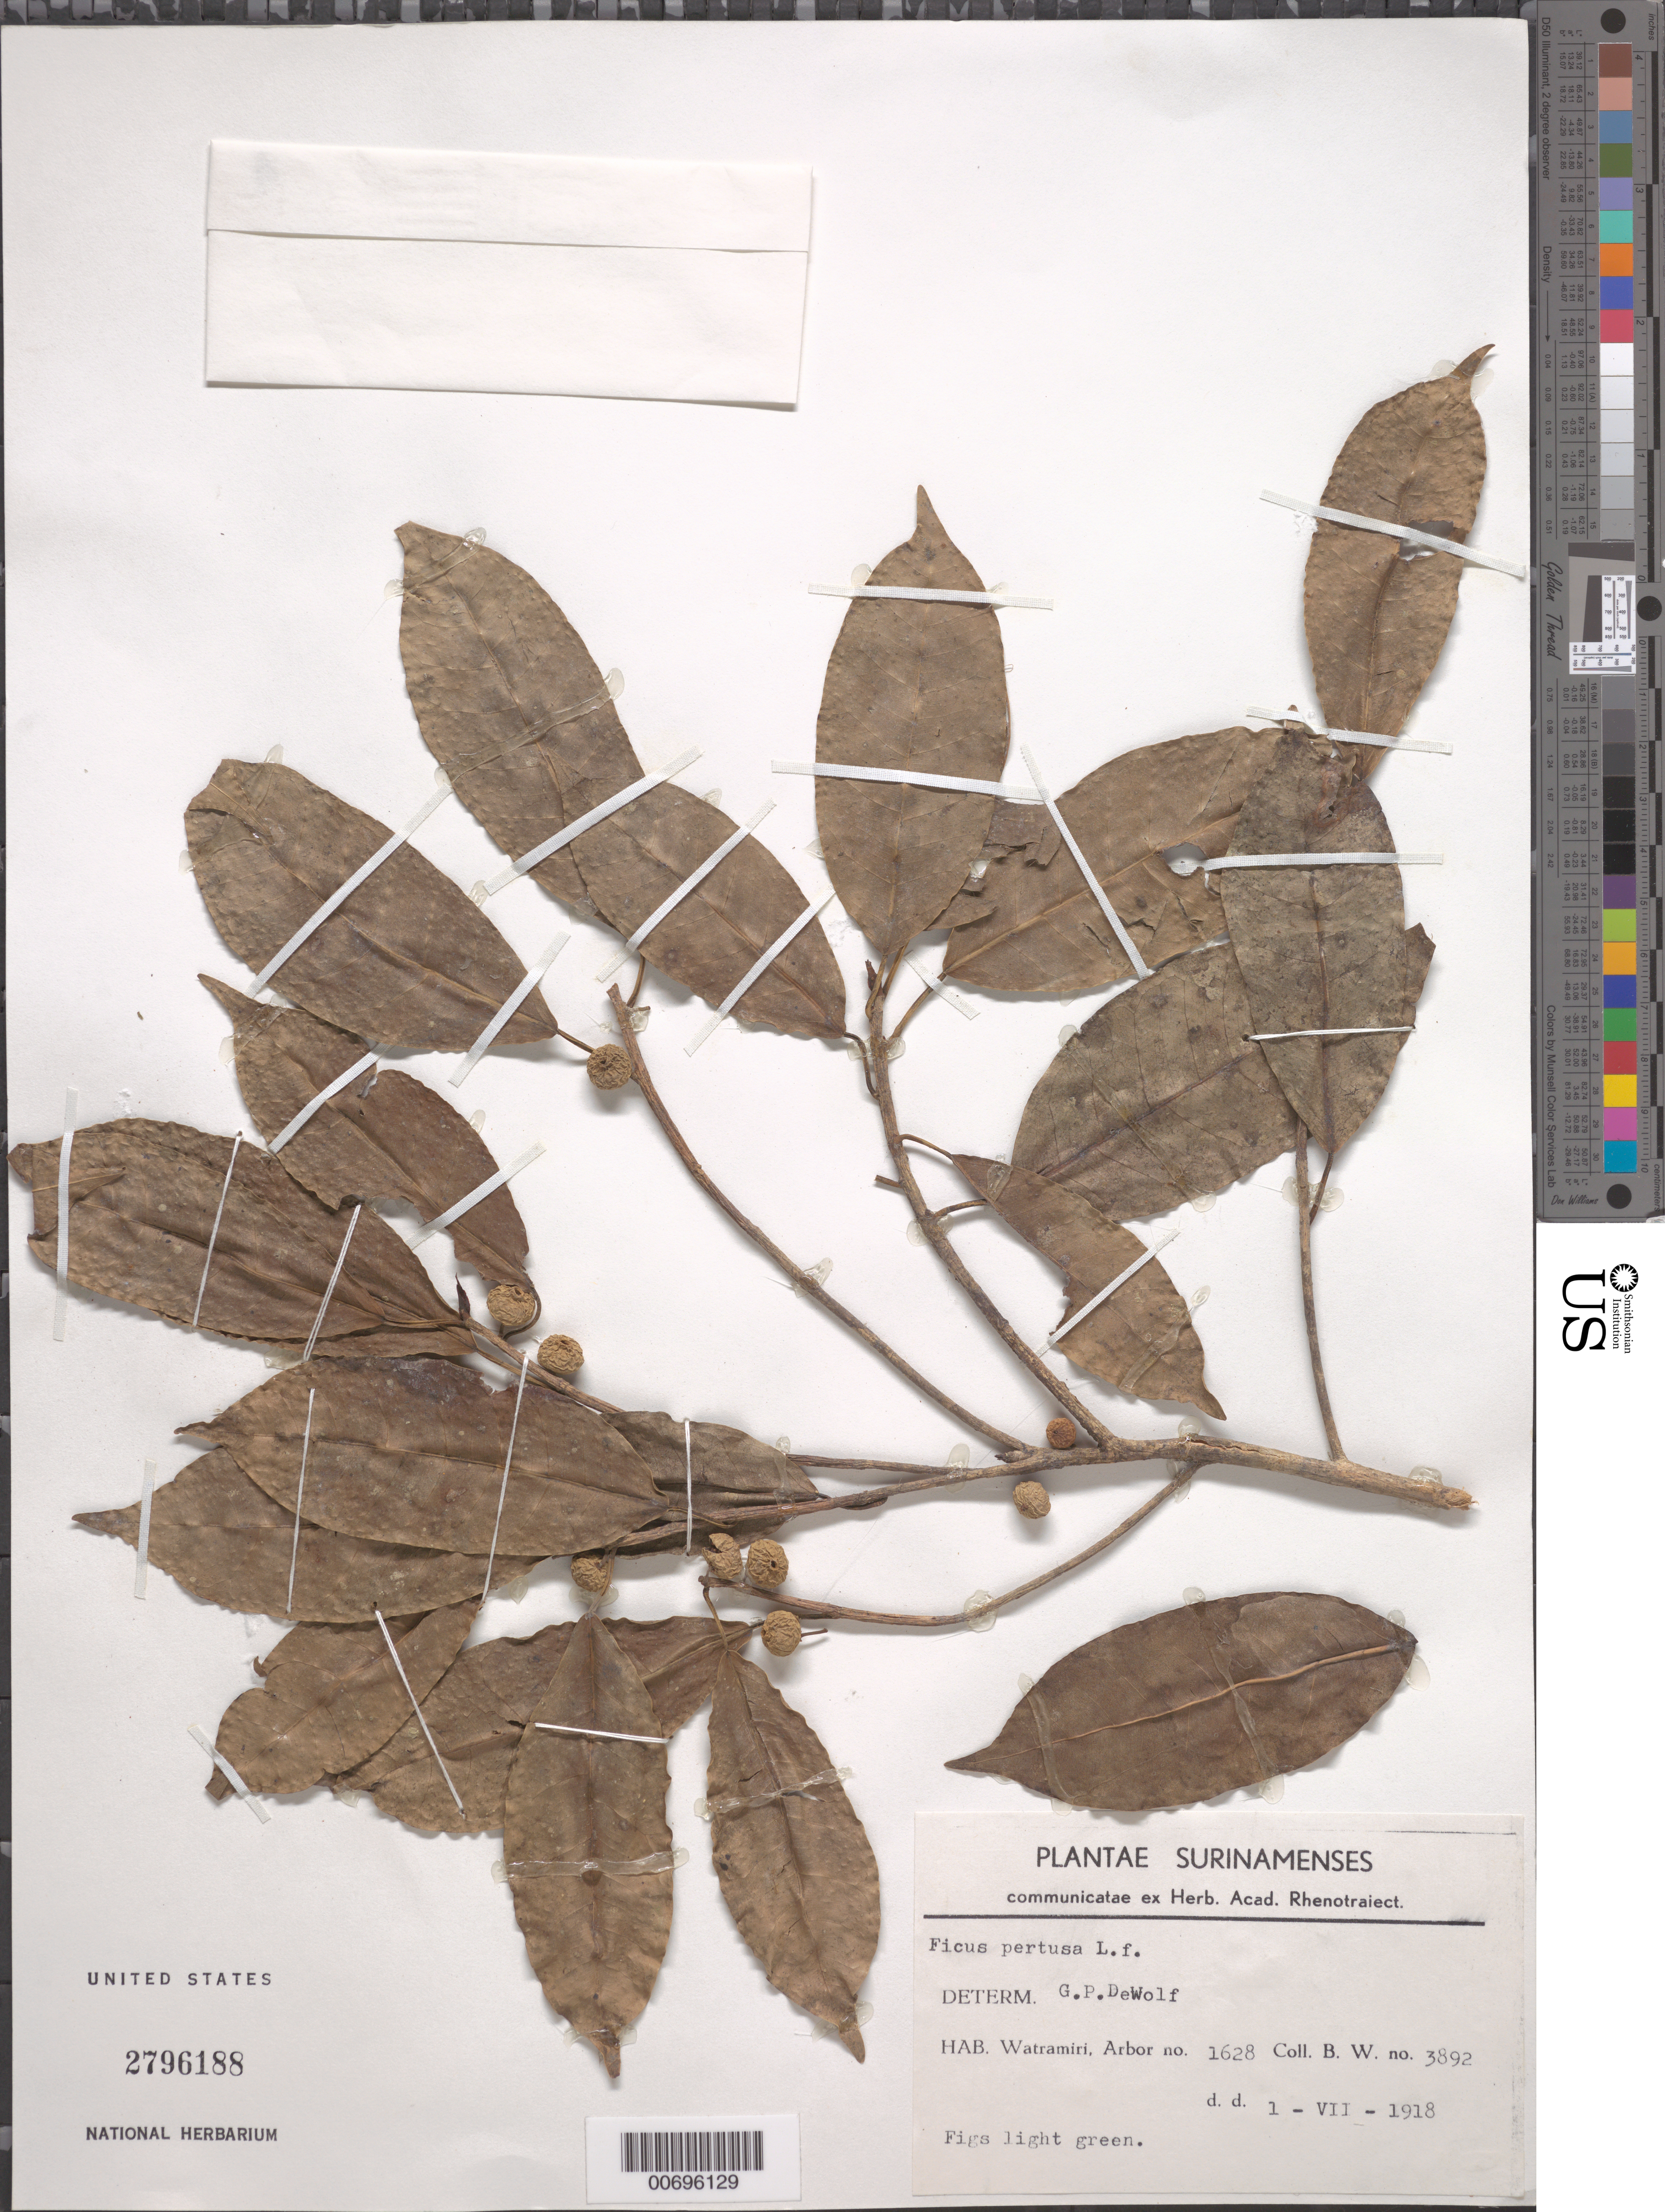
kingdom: Plantae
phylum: Tracheophyta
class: Magnoliopsida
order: Rosales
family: Moraceae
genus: Ficus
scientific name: Ficus pertusa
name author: L. f.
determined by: DeWolf, Gordon Parker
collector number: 3892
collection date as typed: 1-Jul-18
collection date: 1918-07-01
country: Suriname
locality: Watramiri, Forest Reserve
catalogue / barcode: US 2796188